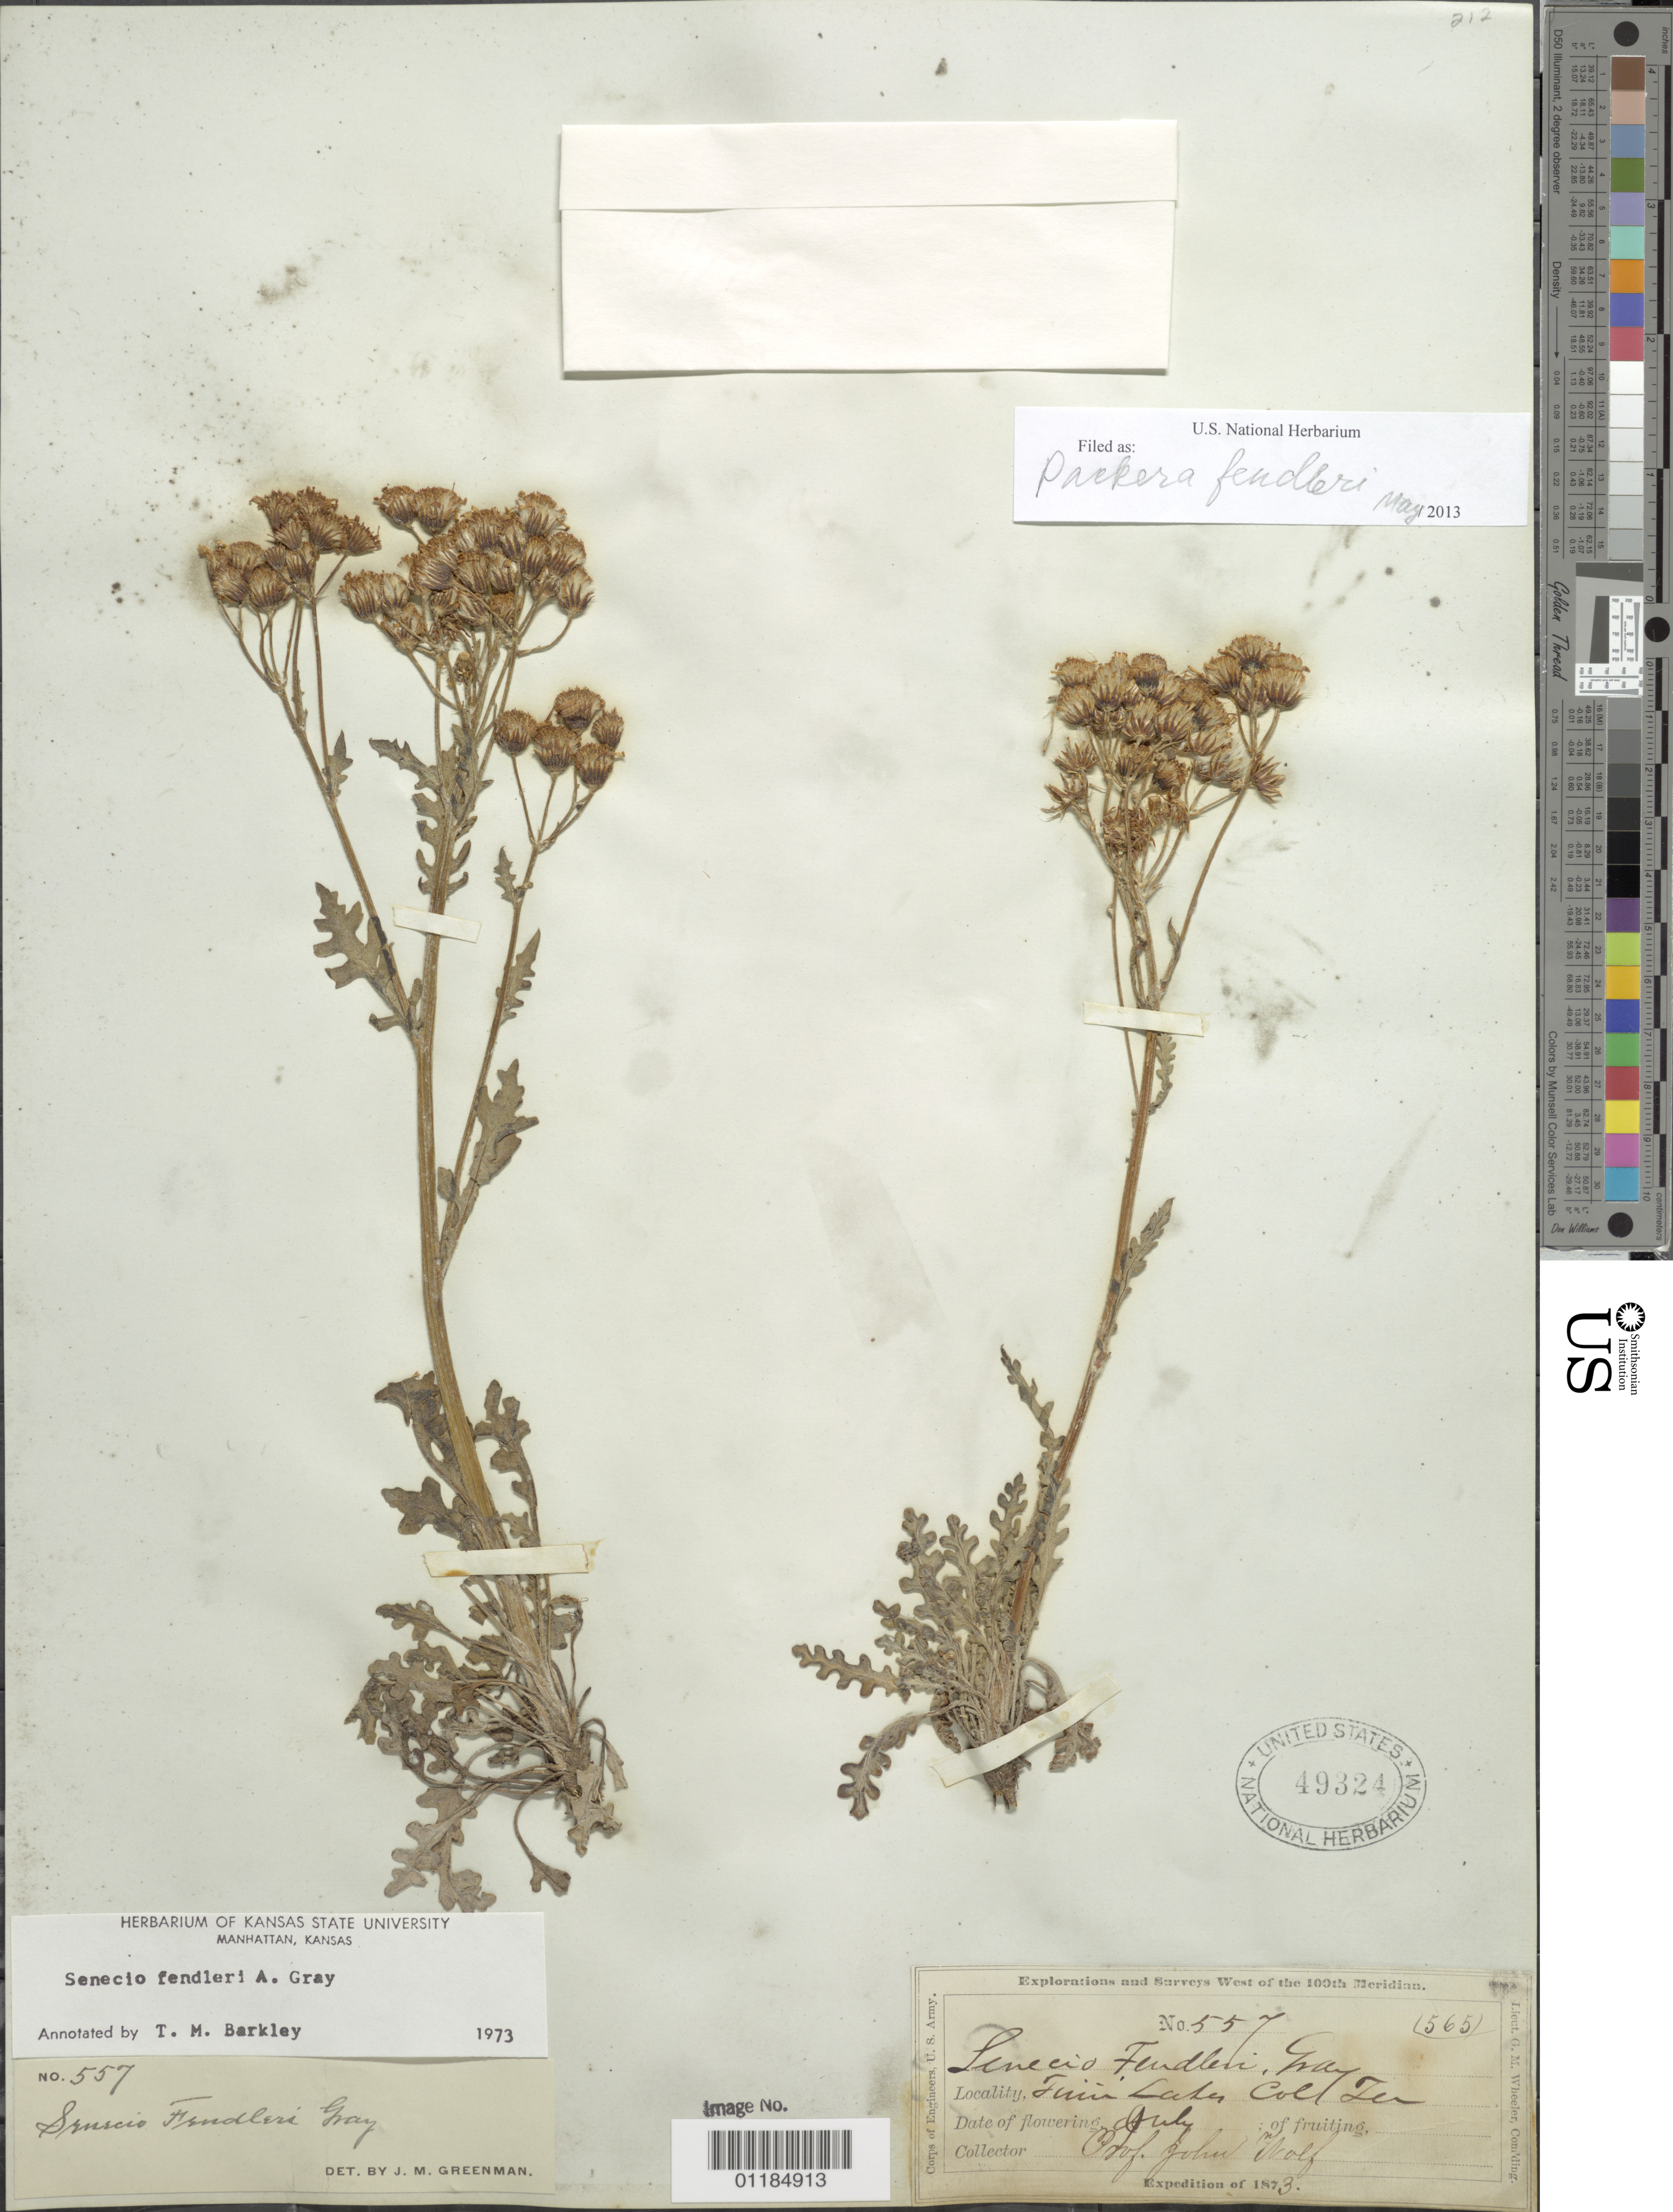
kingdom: Plantae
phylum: Tracheophyta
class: Magnoliopsida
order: Asterales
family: Asteraceae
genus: Packera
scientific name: Packera fendleri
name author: (A. Gray) W.A. Weber & Á. Löve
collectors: J. Wolf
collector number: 557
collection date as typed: Jul 1873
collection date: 1873-07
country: United States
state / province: Colorado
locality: Twin Lakes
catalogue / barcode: US 49324